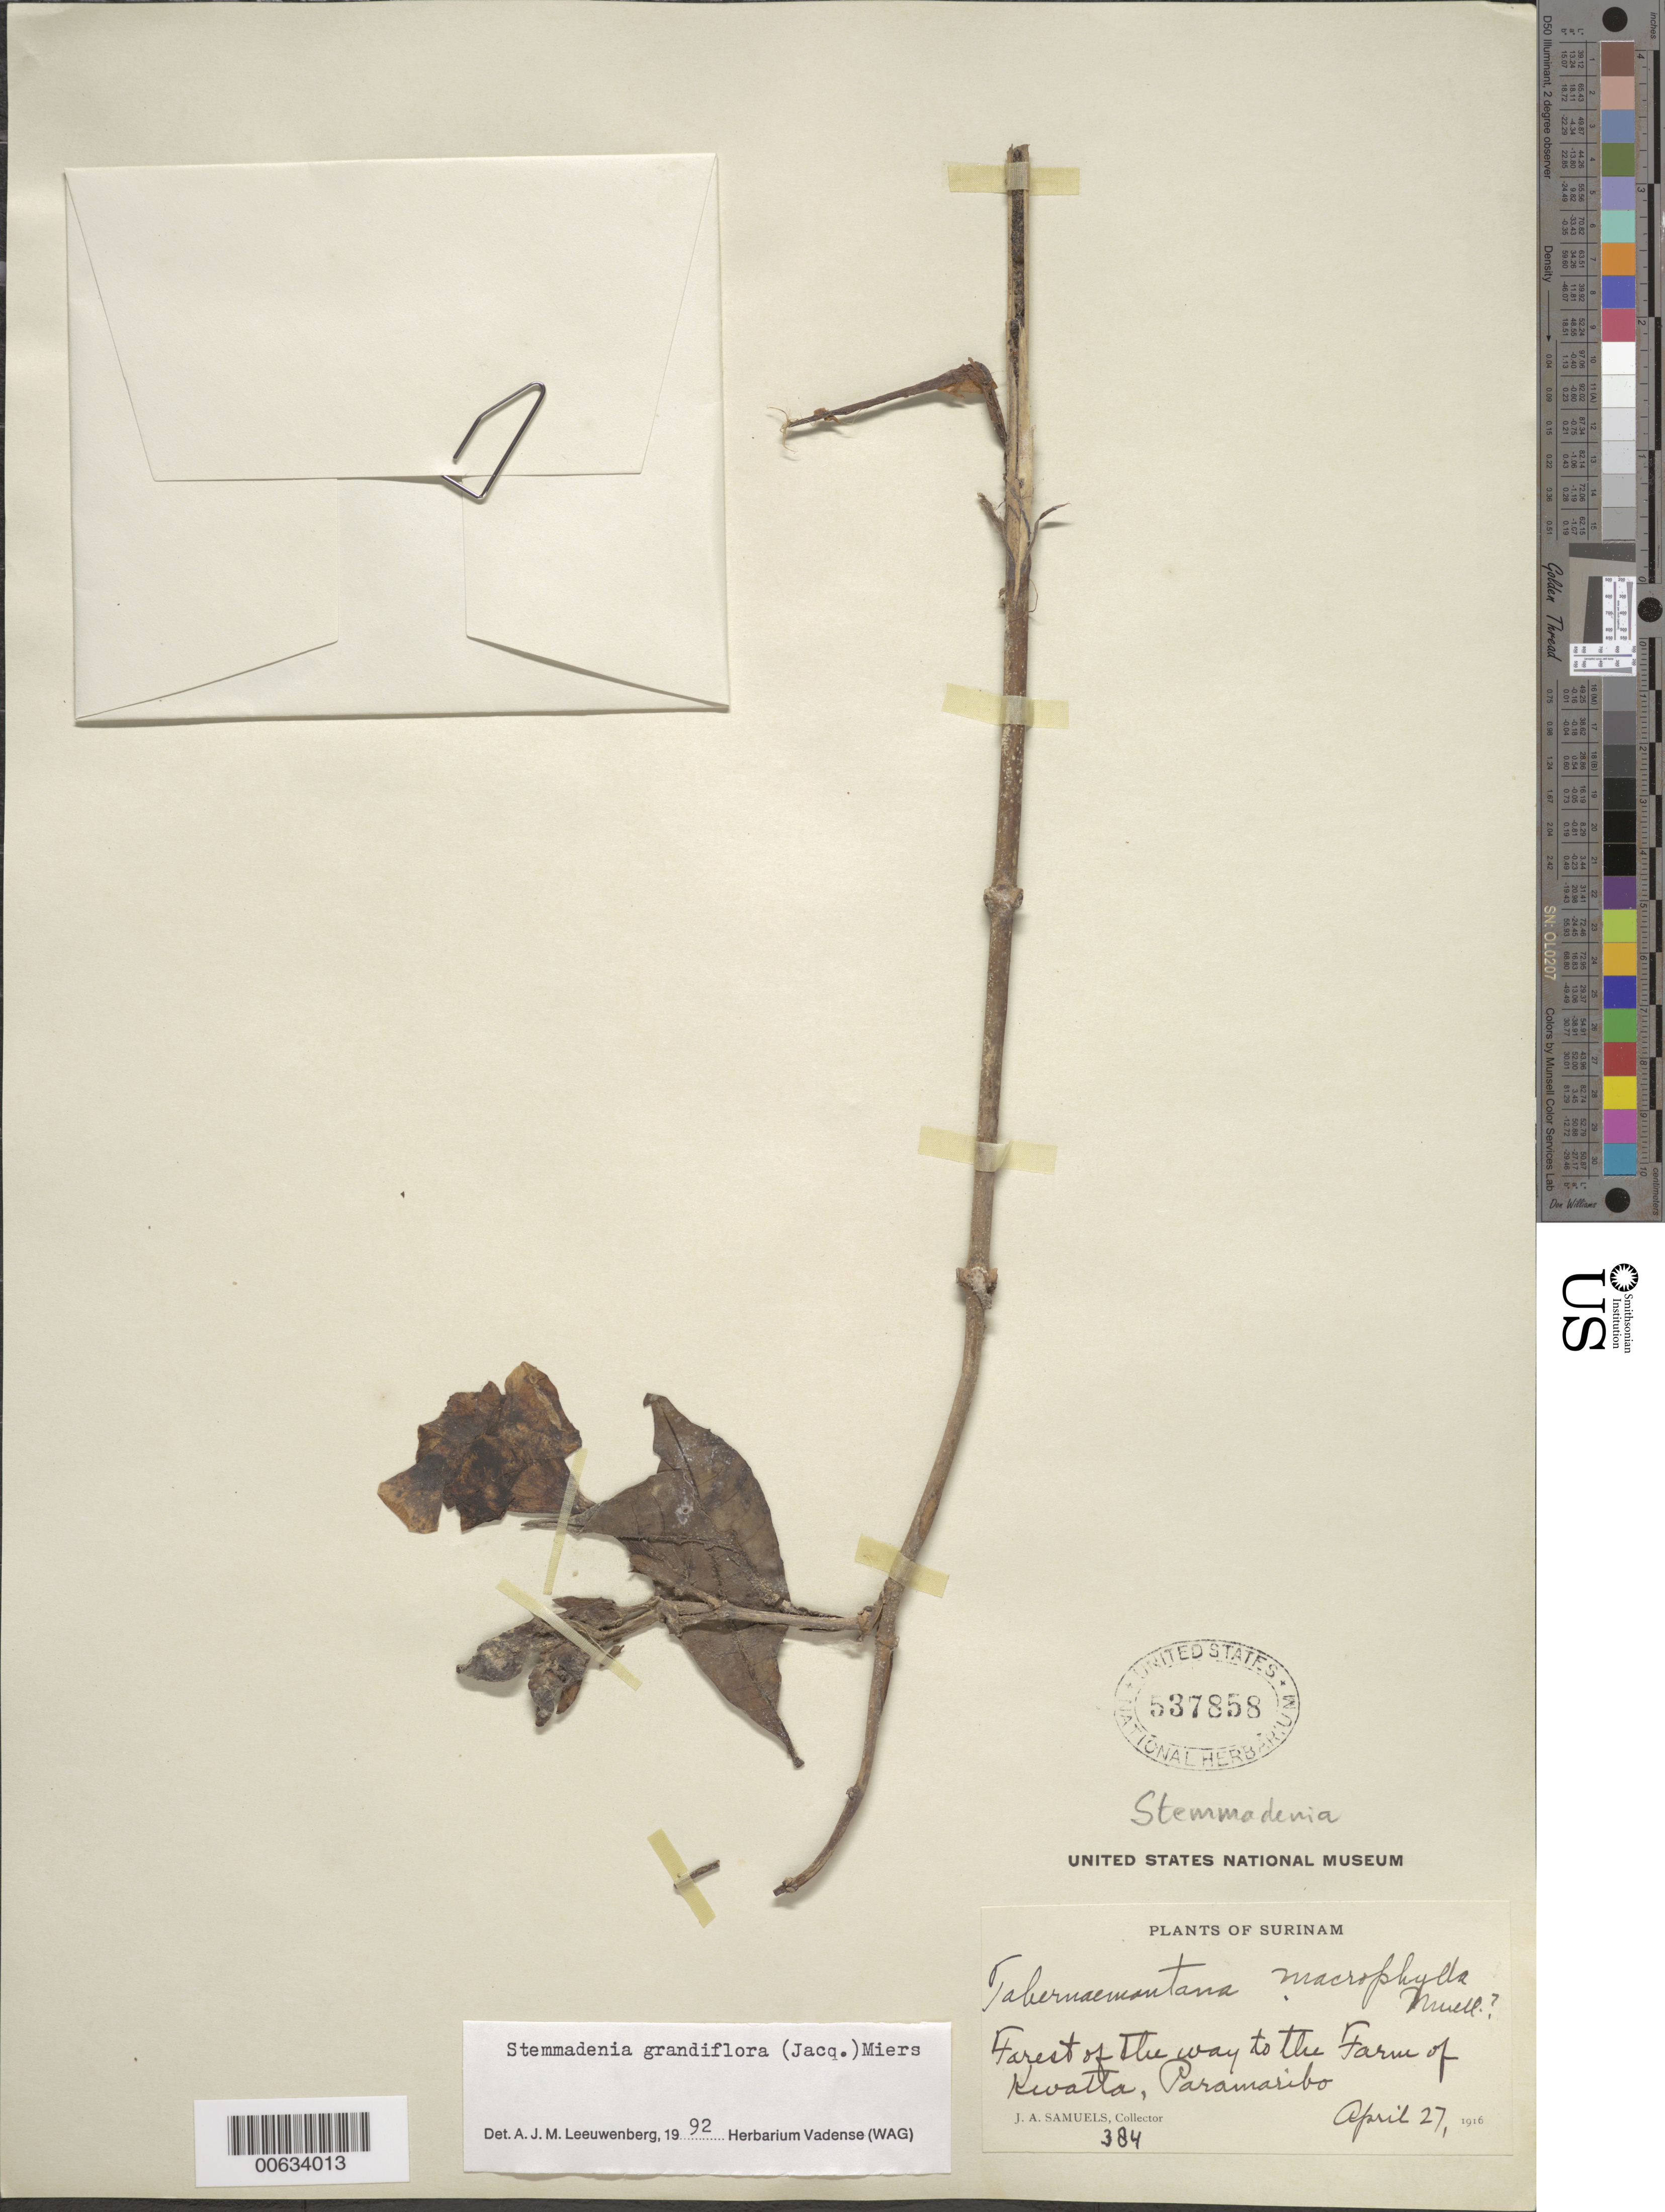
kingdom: Plantae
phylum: Tracheophyta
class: Magnoliopsida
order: Gentianales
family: Apocynaceae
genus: Stemmadenia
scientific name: Stemmadenia grandiflora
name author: (Jacq.) Miers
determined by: Leeuwenberg, A. J. M.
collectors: J. A. Samuels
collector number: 384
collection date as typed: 27-Apr-16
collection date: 1916-04-27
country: Suriname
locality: Kwatta, Paramaribo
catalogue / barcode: US 537858